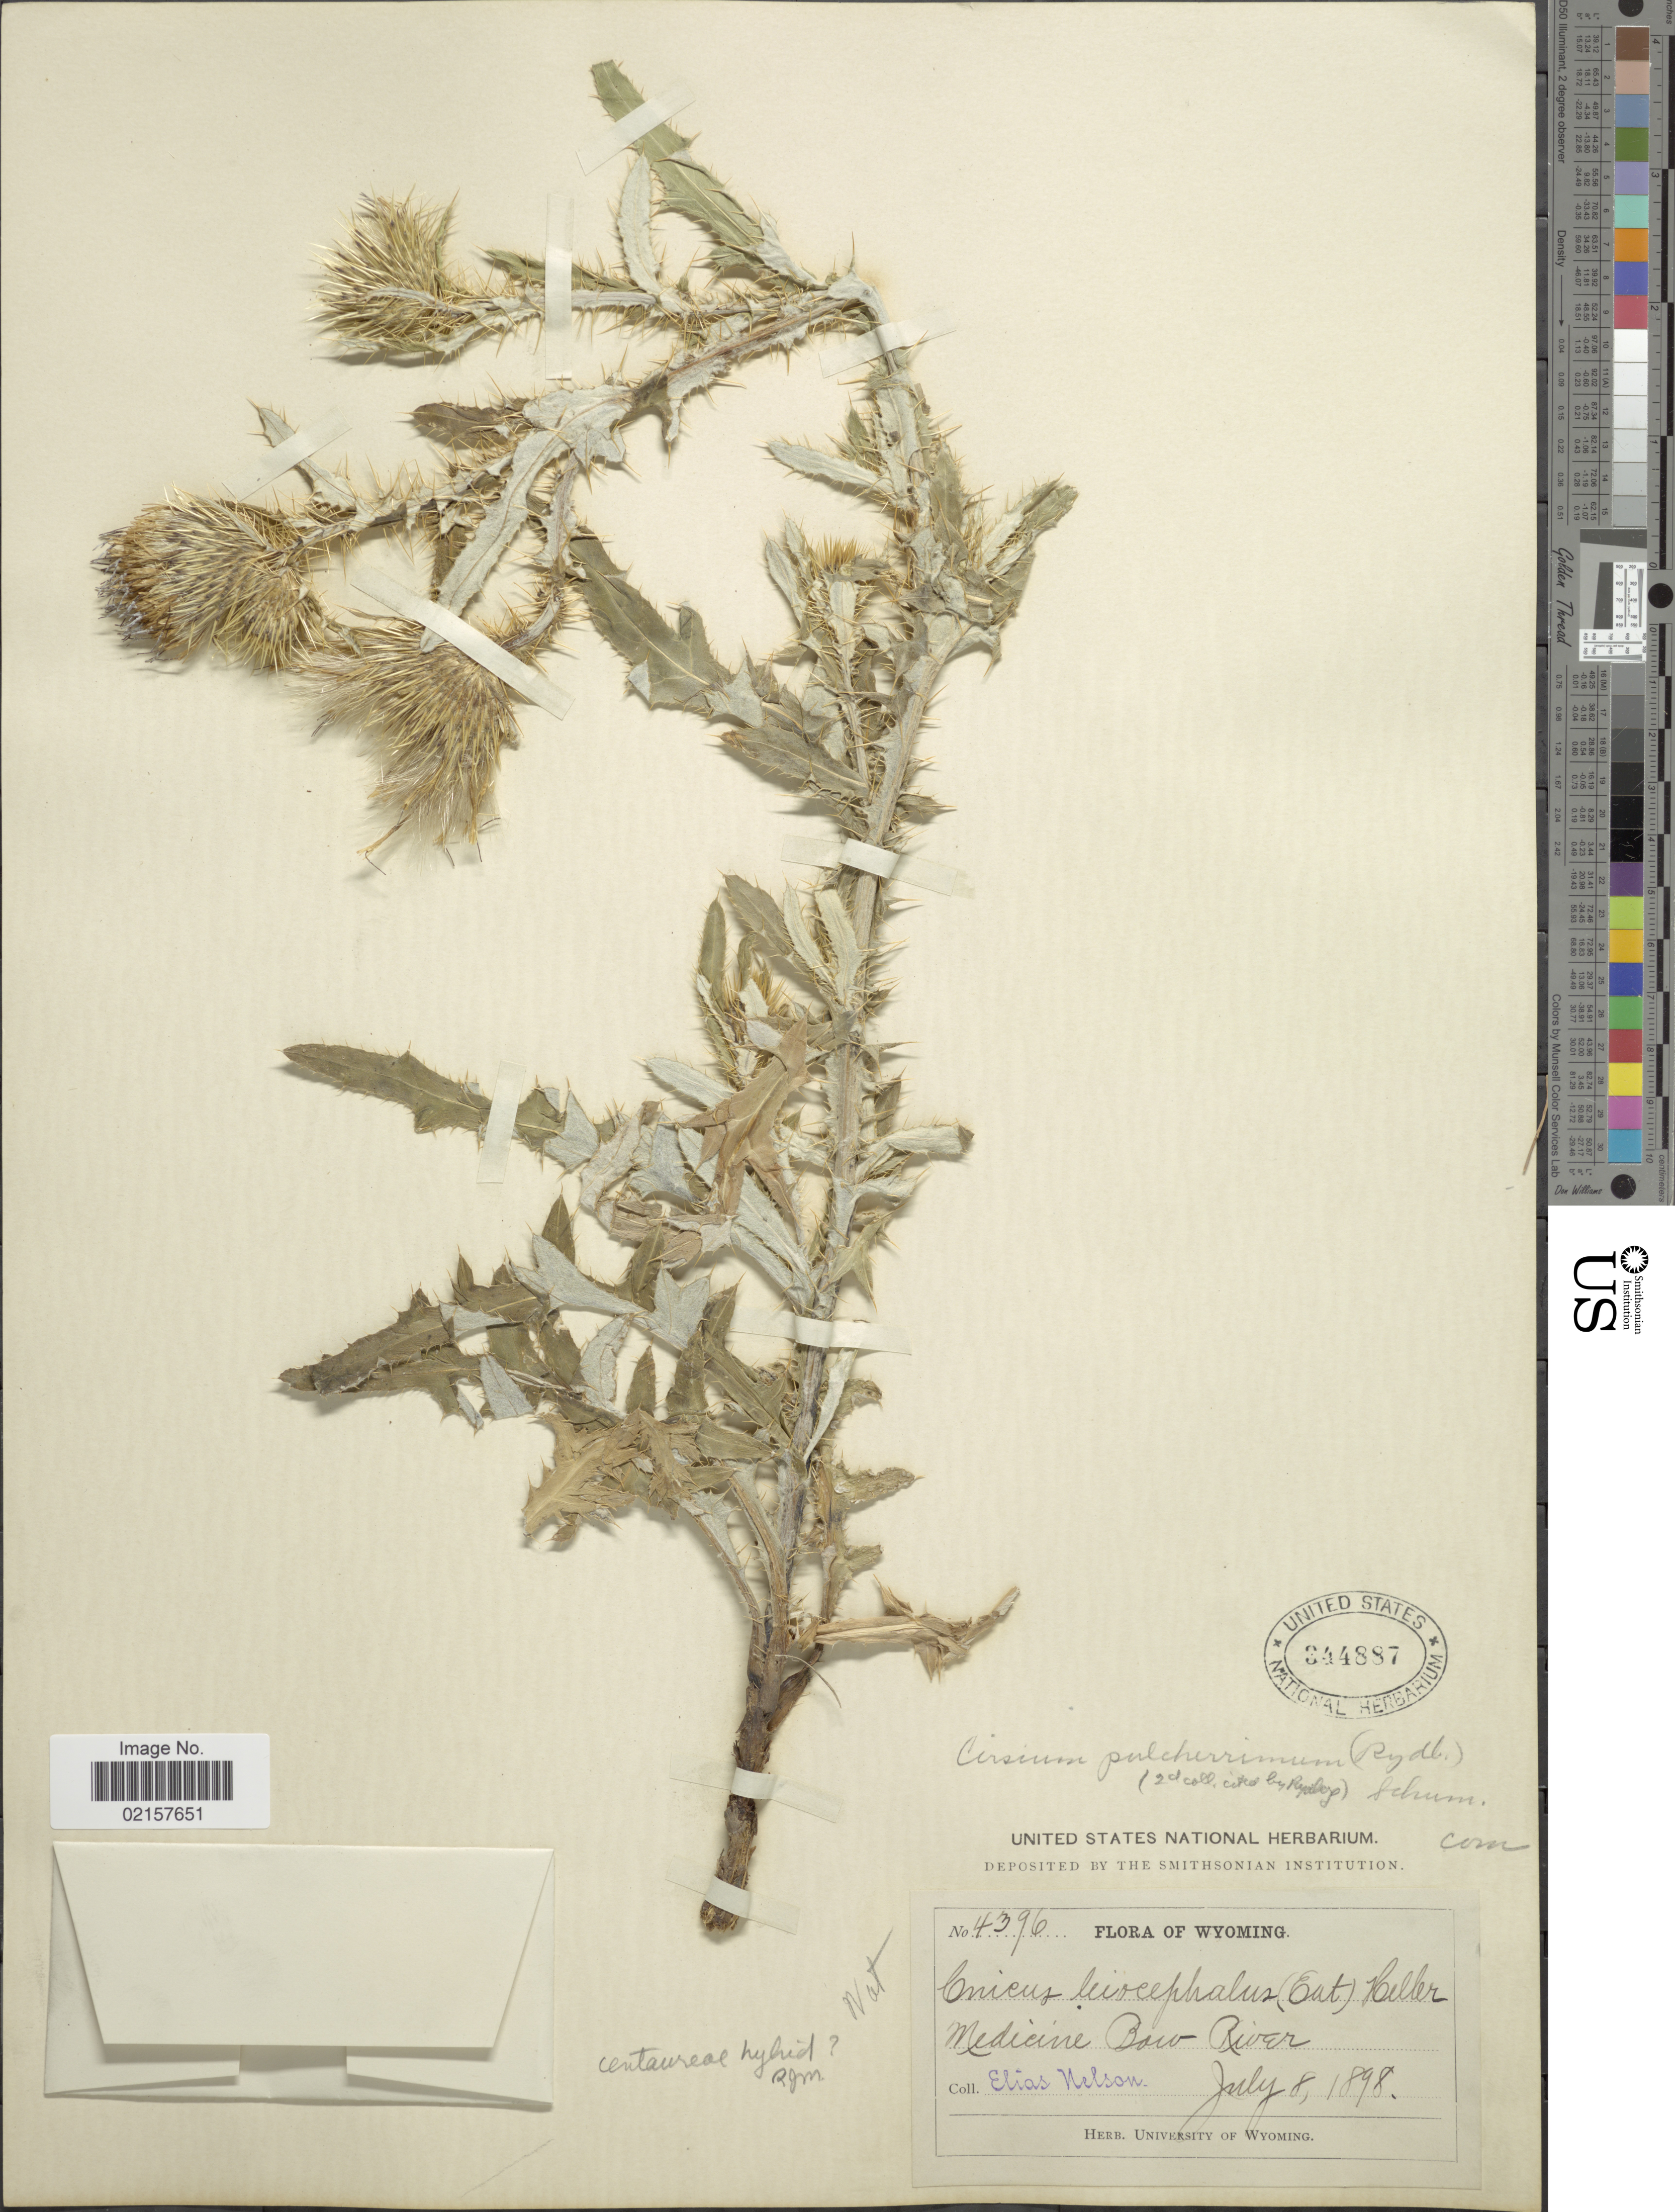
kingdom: Plantae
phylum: Tracheophyta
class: Magnoliopsida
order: Asterales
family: Asteraceae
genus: Cirsium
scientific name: Cirsium pulcherrimum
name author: (Rydb.) K. Schum.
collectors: E. Nelson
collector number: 4396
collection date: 1898-07-08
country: United States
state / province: Wyoming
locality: Medicine Bow River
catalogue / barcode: US 344887